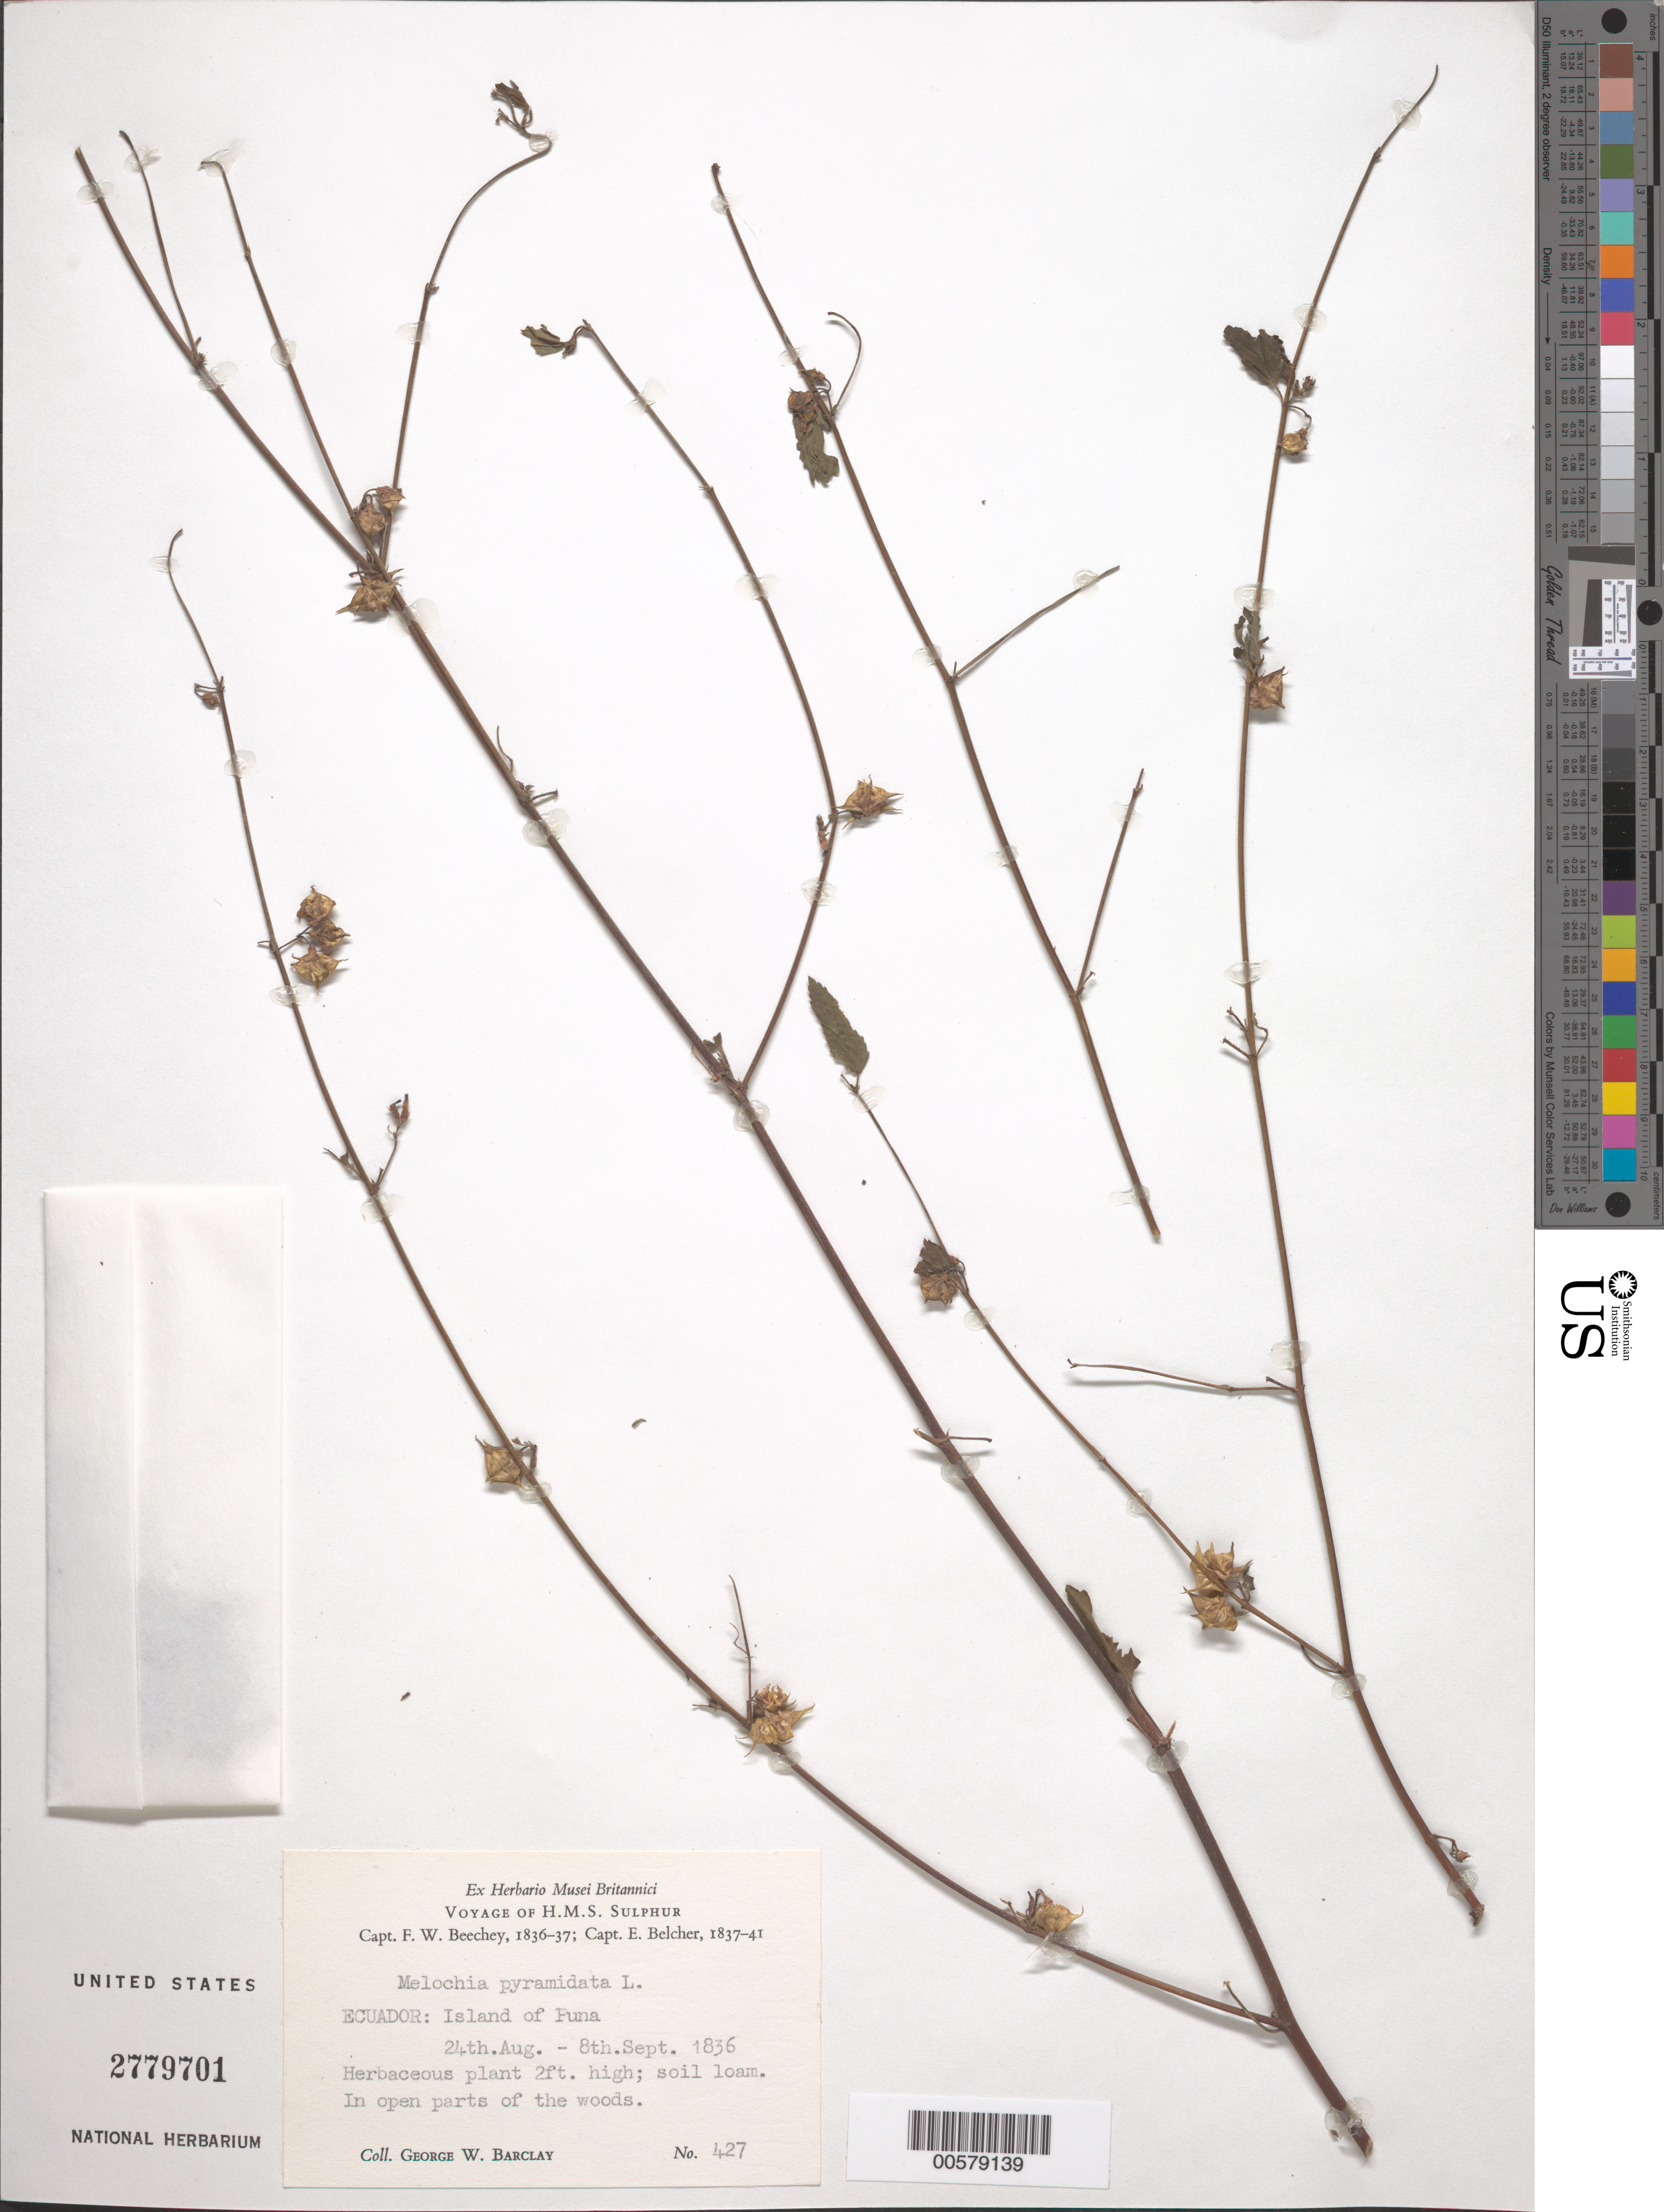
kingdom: Plantae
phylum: Tracheophyta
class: Magnoliopsida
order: Malvales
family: Malvaceae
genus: Melochia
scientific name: Melochia pyramidata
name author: L.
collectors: G. W. Barclay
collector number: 427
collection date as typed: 24 Aug 1836 to 08 Sep 1836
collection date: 1836-08-24/1836-09-08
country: Ecuador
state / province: Guayas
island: Isla Puná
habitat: In open parts of the woods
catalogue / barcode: US 2779701